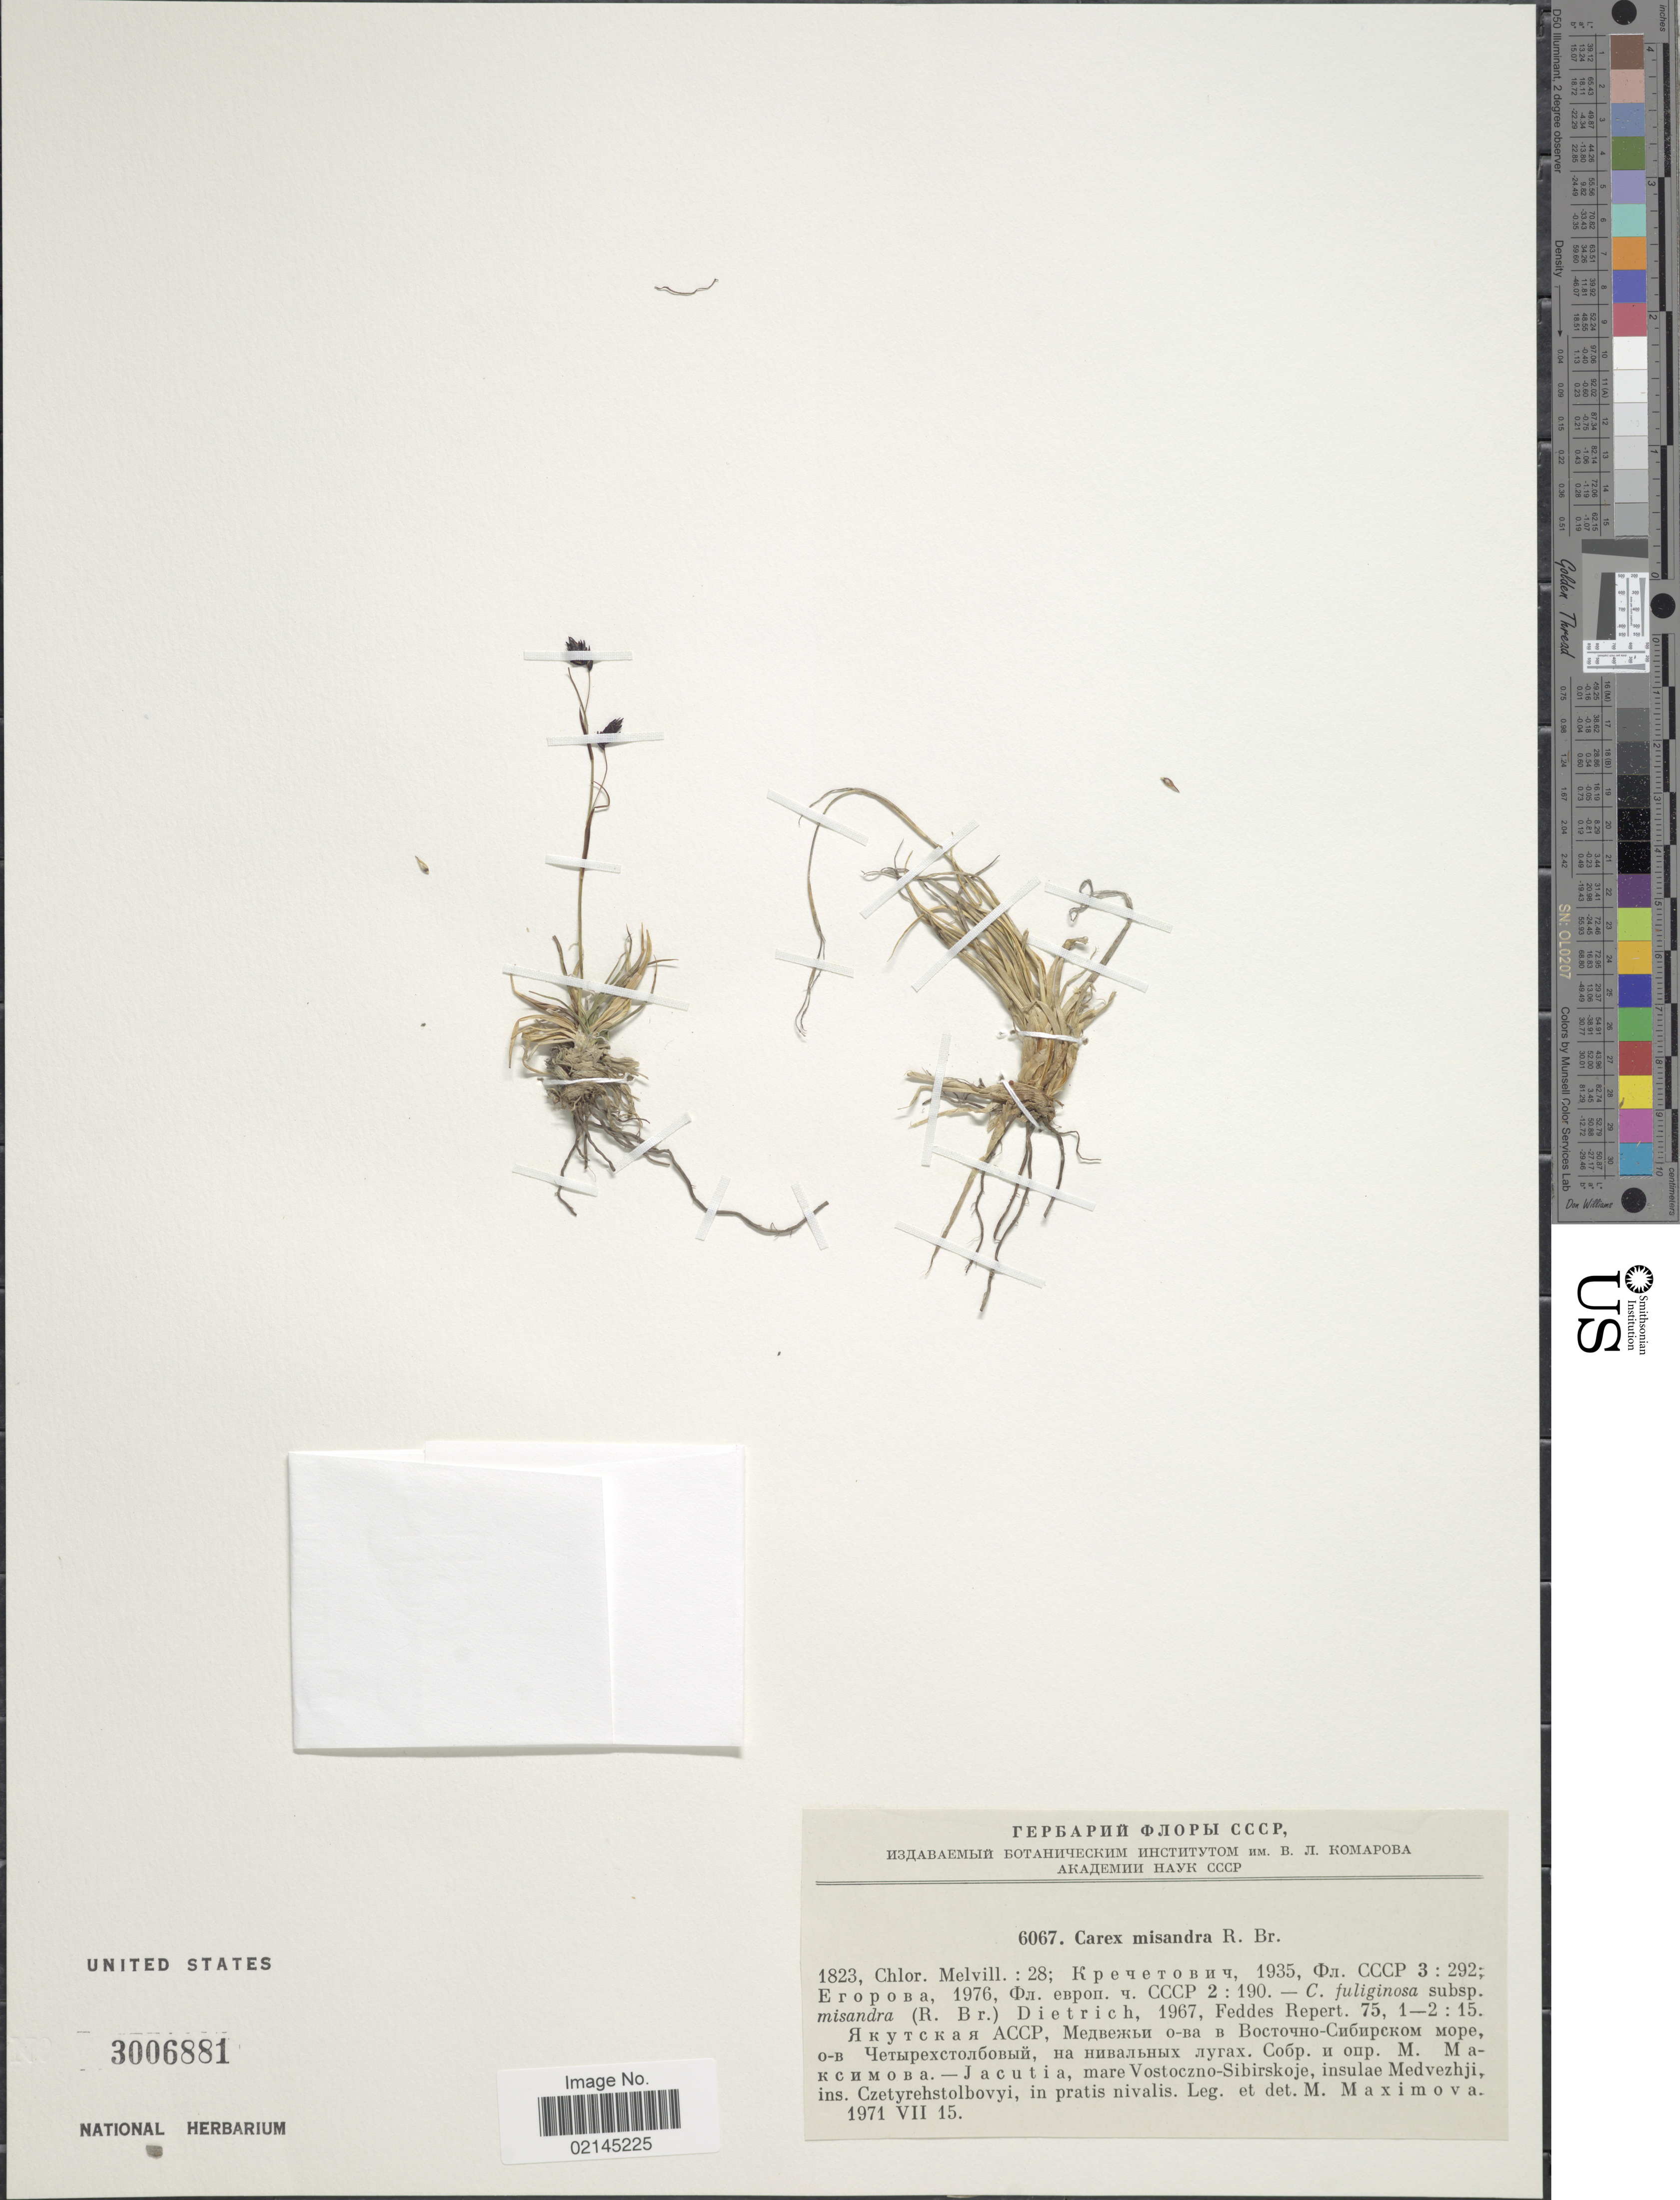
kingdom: Plantae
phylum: Tracheophyta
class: Liliopsida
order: Poales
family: Cyperaceae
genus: Carex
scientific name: Carex fuliginosa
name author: Schkuhr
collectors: M. Maximova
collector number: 6067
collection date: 1971-07-15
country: Russian Federation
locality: X - Jacutia, mare Vostoczno - Sibirskoje, insulae Medvezhji, ins. Czetyrehstolbovyi, in pratis nivalis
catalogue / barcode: US 3006881